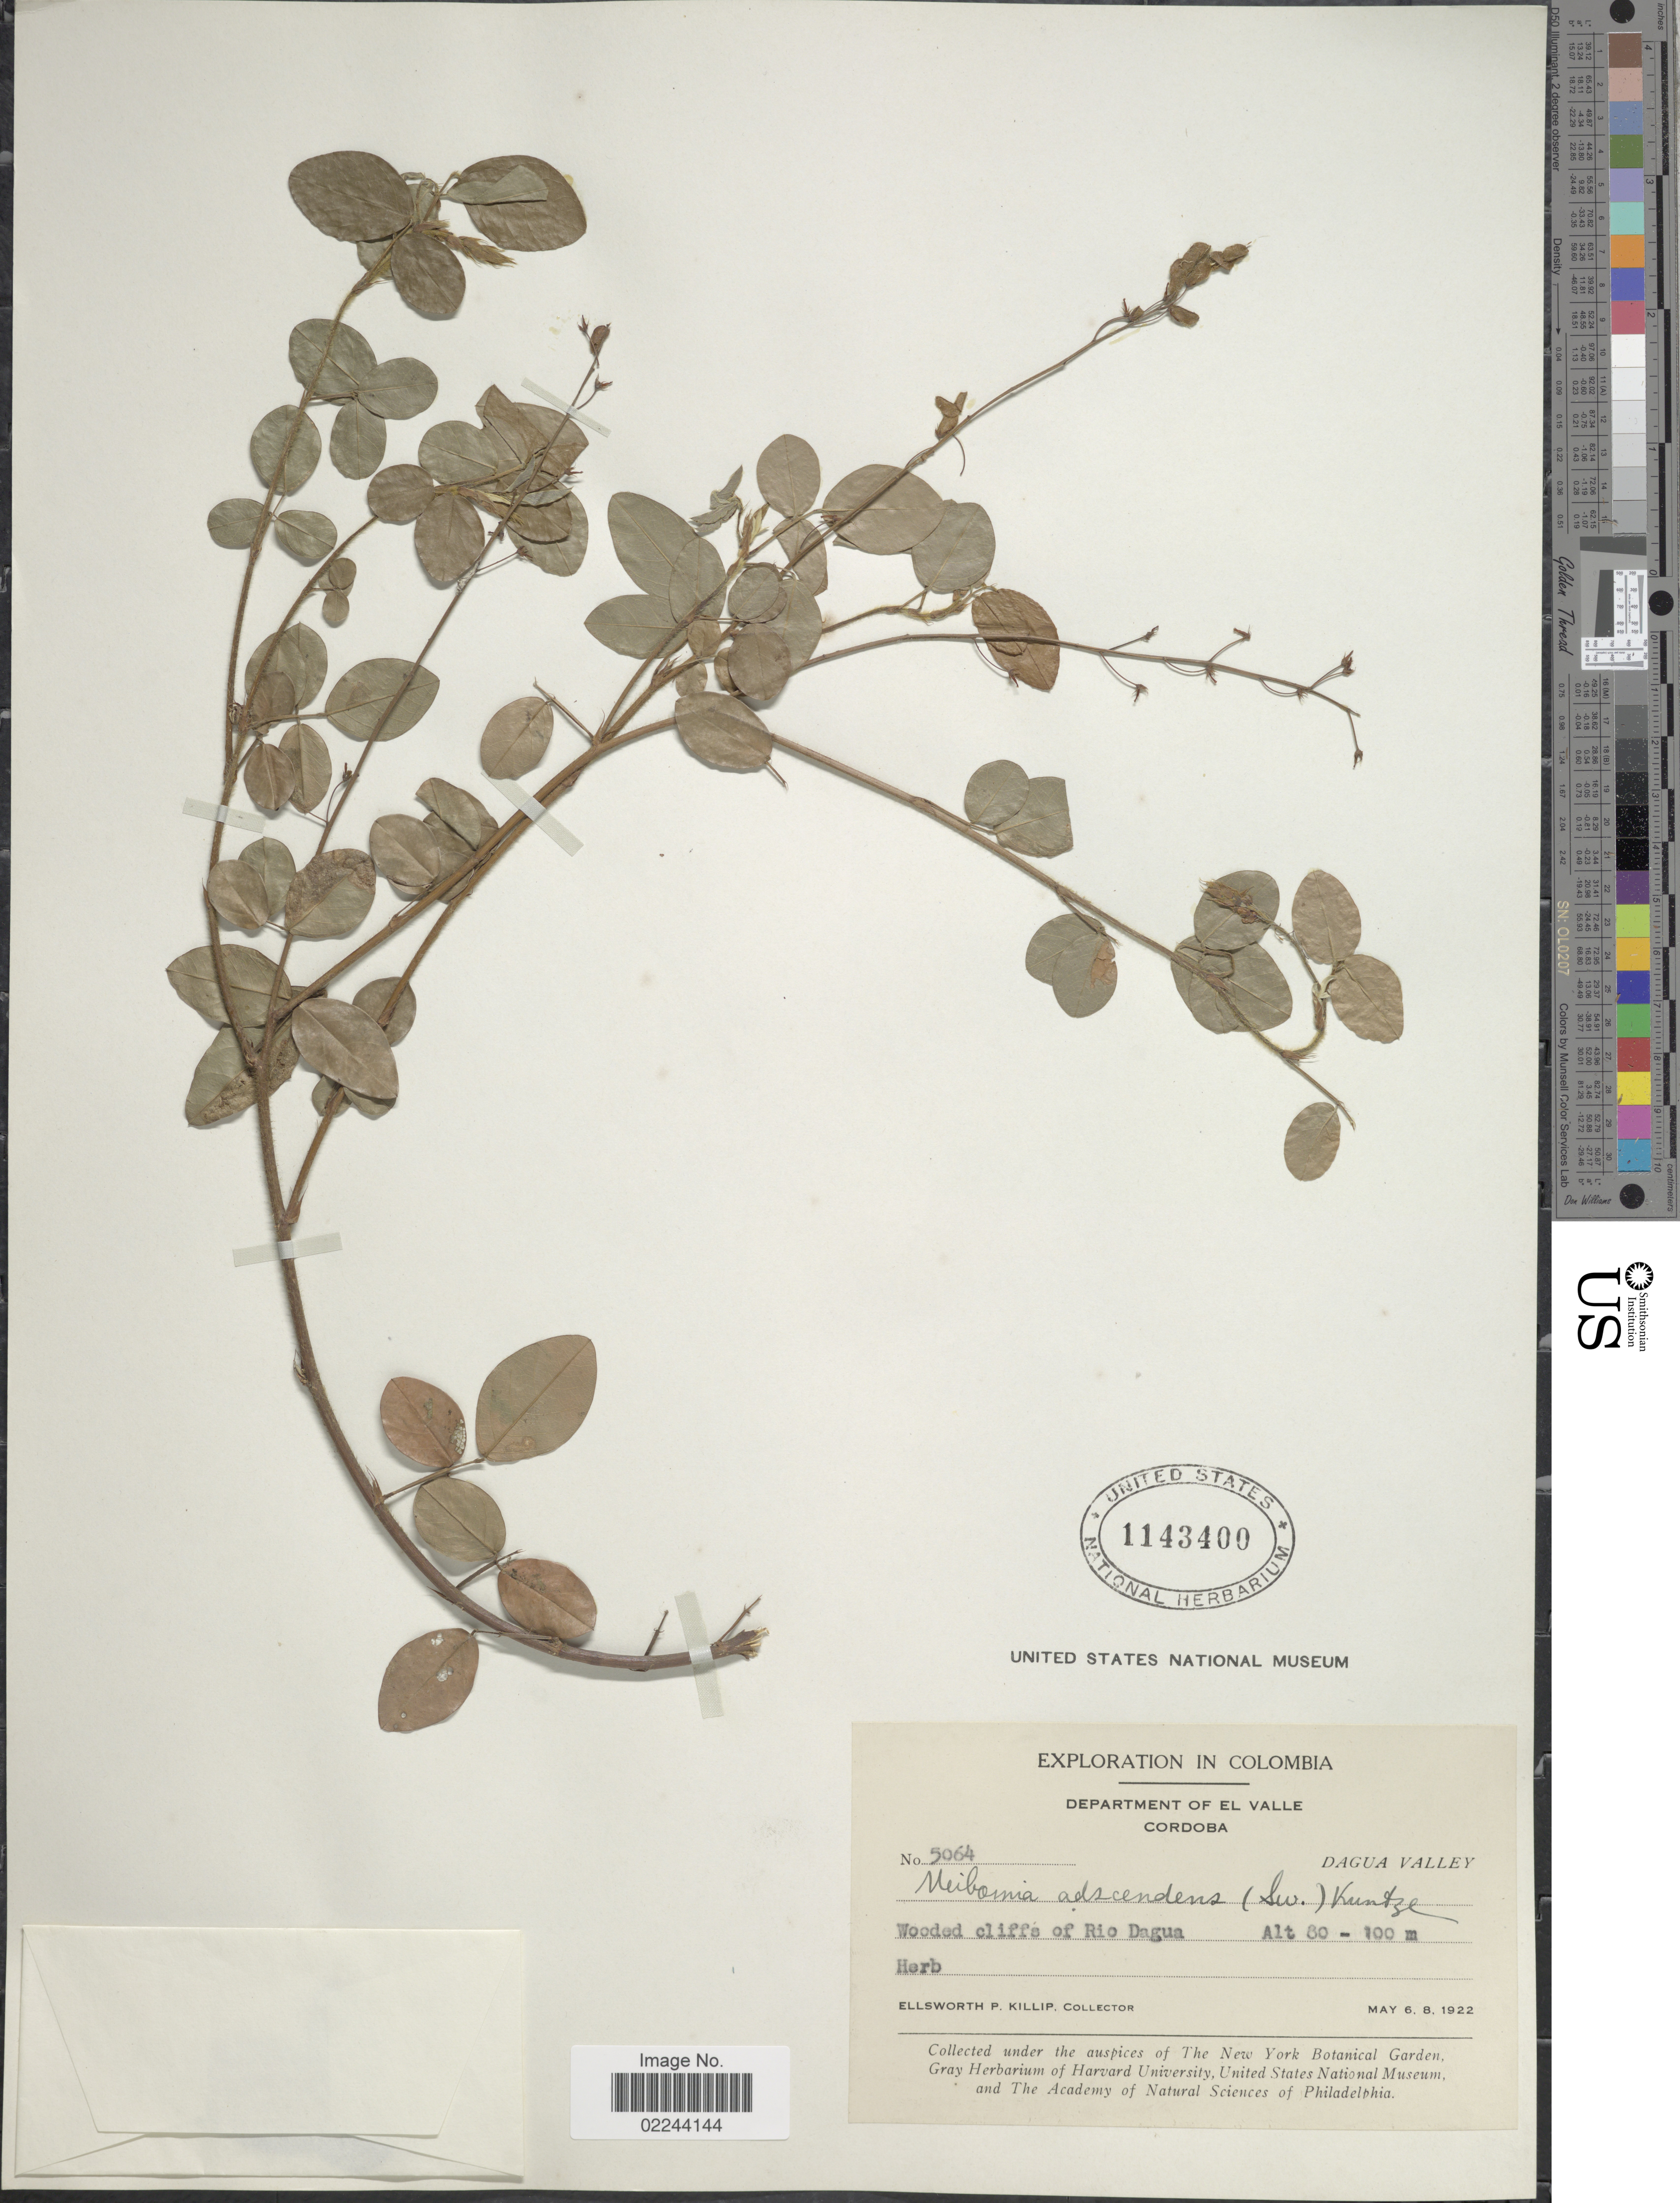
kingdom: Plantae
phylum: Tracheophyta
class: Magnoliopsida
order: Fabales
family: Fabaceae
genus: Grona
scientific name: Grona adscendens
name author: (Sw.) H. Ohashi & K. Ohashi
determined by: Strong, Mark T., (BOT), Smithsonian Institution - National Museum of Natural History (UNITED STATES)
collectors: E. P. Killip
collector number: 5064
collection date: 1922-05-06/1922-05-08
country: Colombia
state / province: Valle del Cauca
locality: Department of El Valle Cordoba, Dagua Valley, Wooded cliffs of Rio Dagua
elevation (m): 80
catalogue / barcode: US 1143400